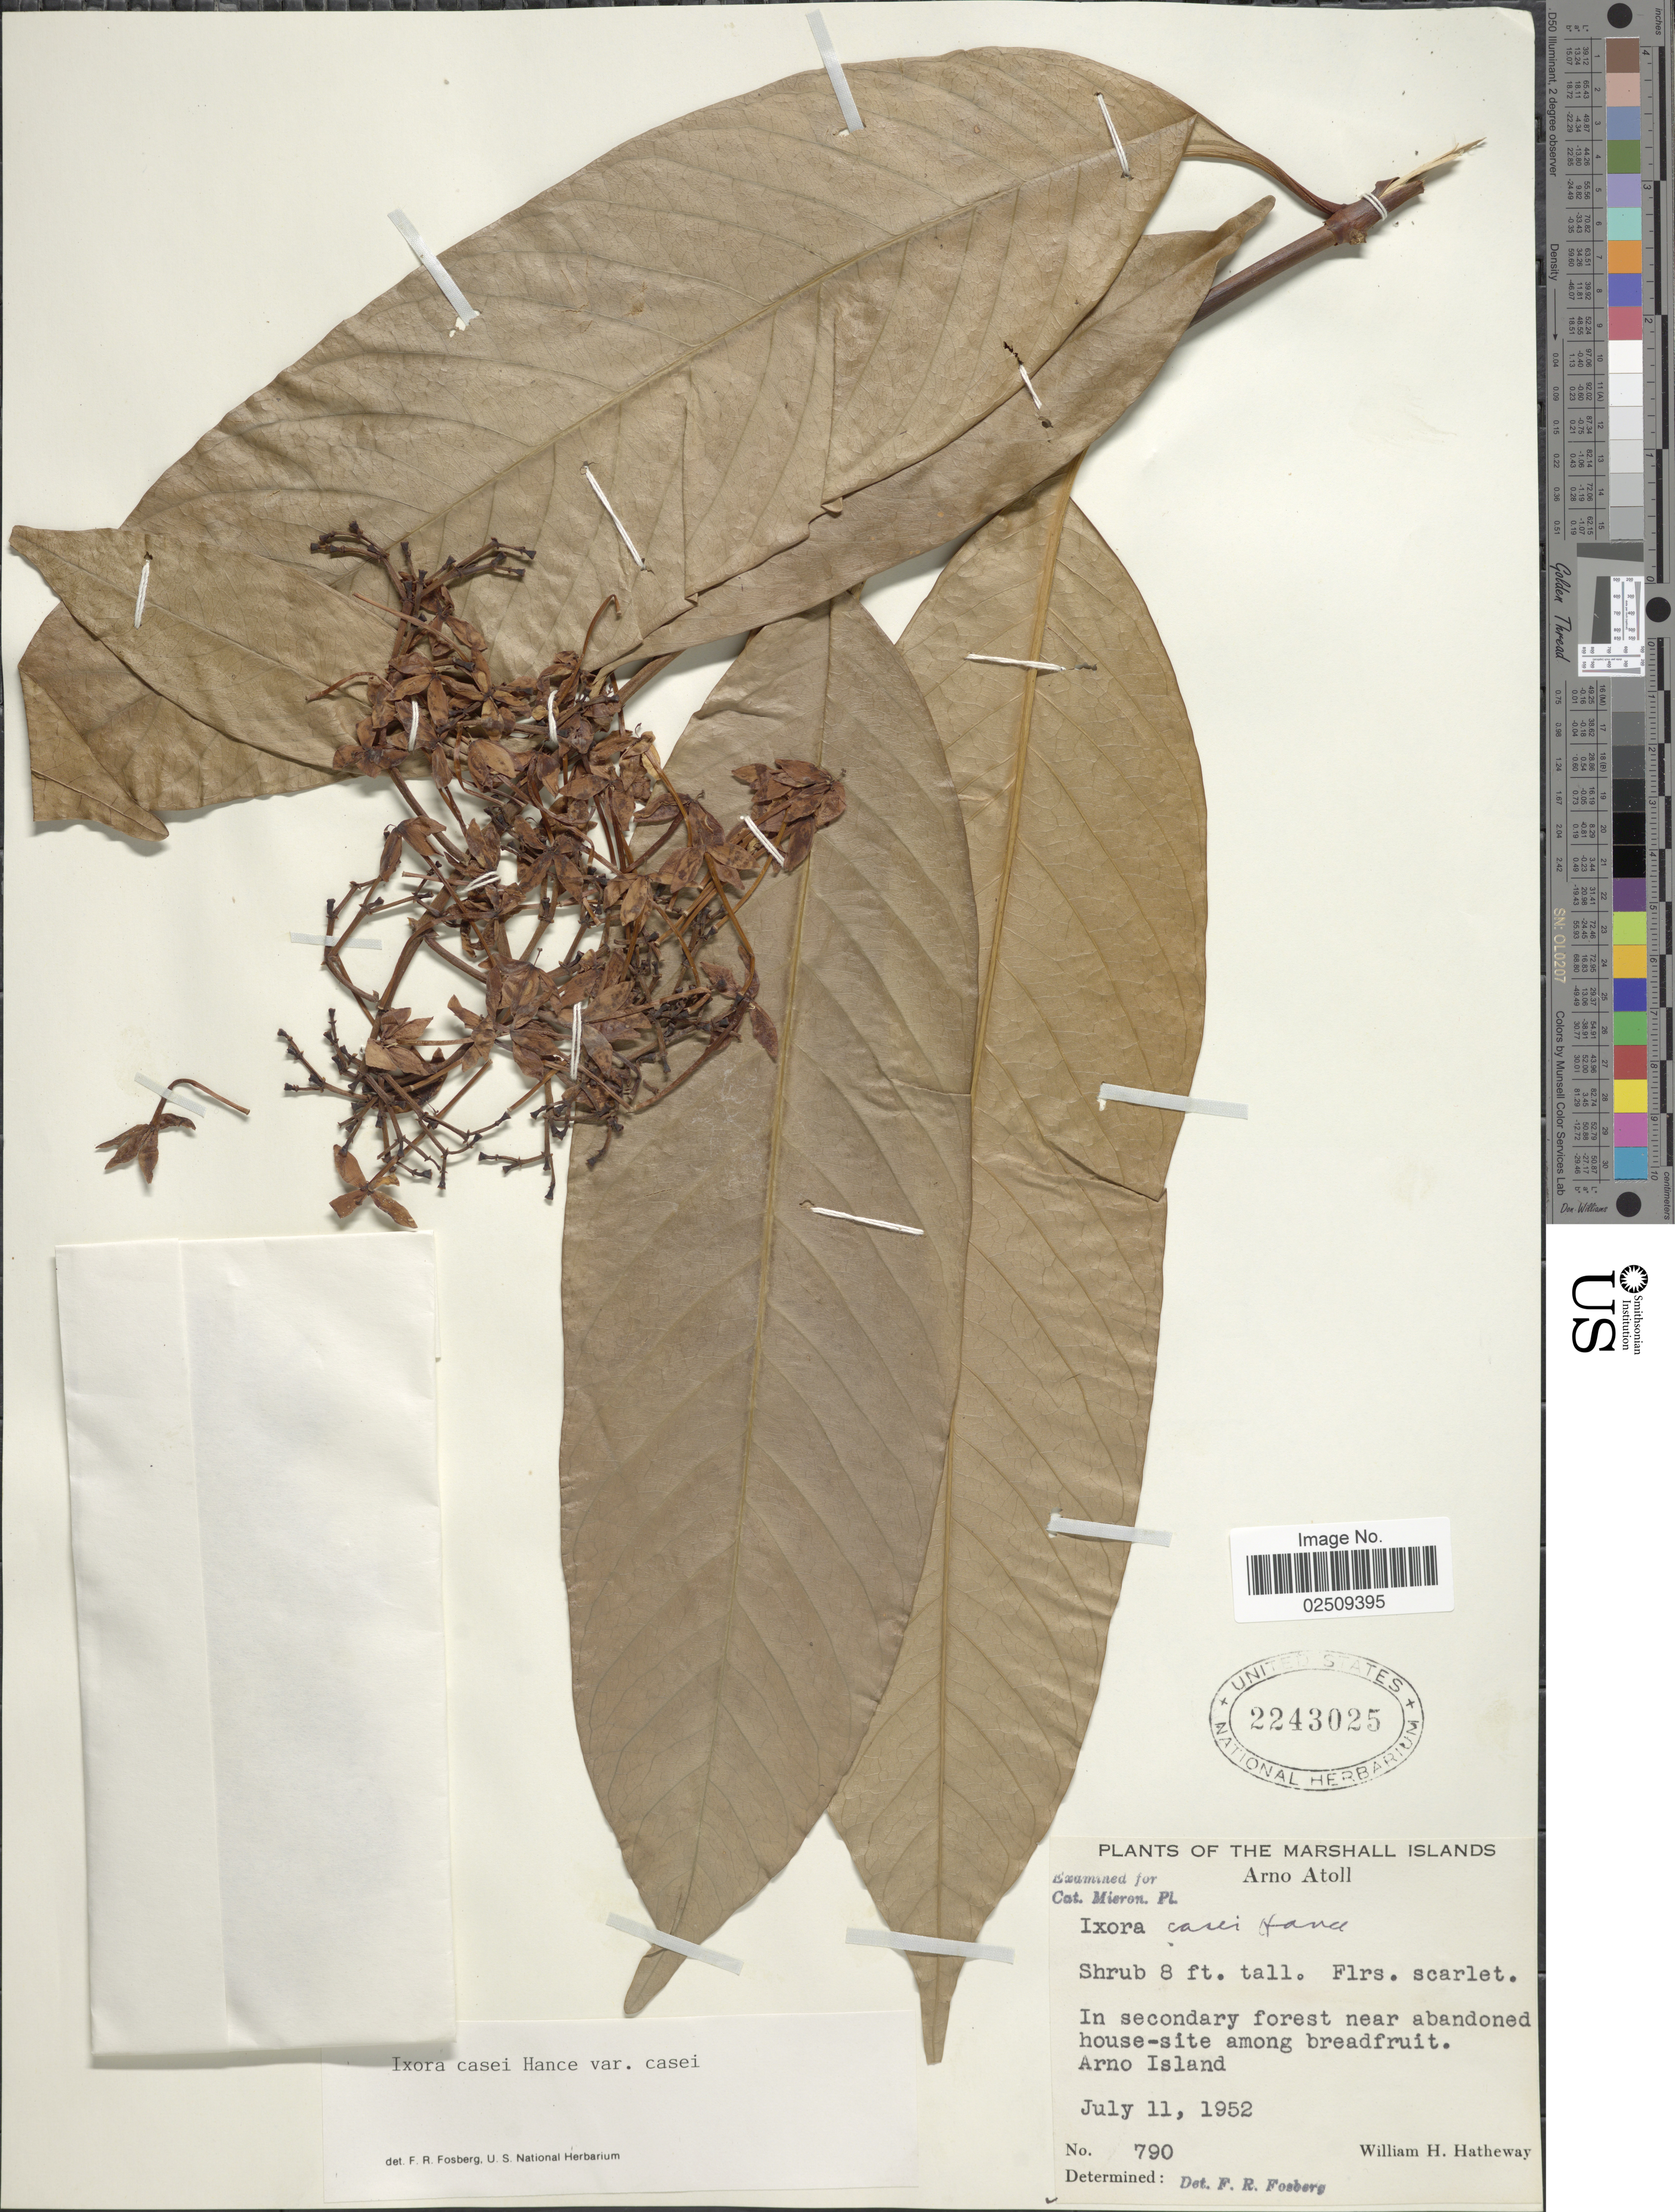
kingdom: Plantae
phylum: Tracheophyta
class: Magnoliopsida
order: Gentianales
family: Rubiaceae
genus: Ixora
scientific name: Ixora casei var. casei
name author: Hance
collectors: W. H. Hatheway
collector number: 790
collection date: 1952-07-11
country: Marshall Islands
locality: The Marshall Islands, Arno Atoll, In secondary forest near abandoned house-site among breadfruit Arno Island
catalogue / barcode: US 2243025